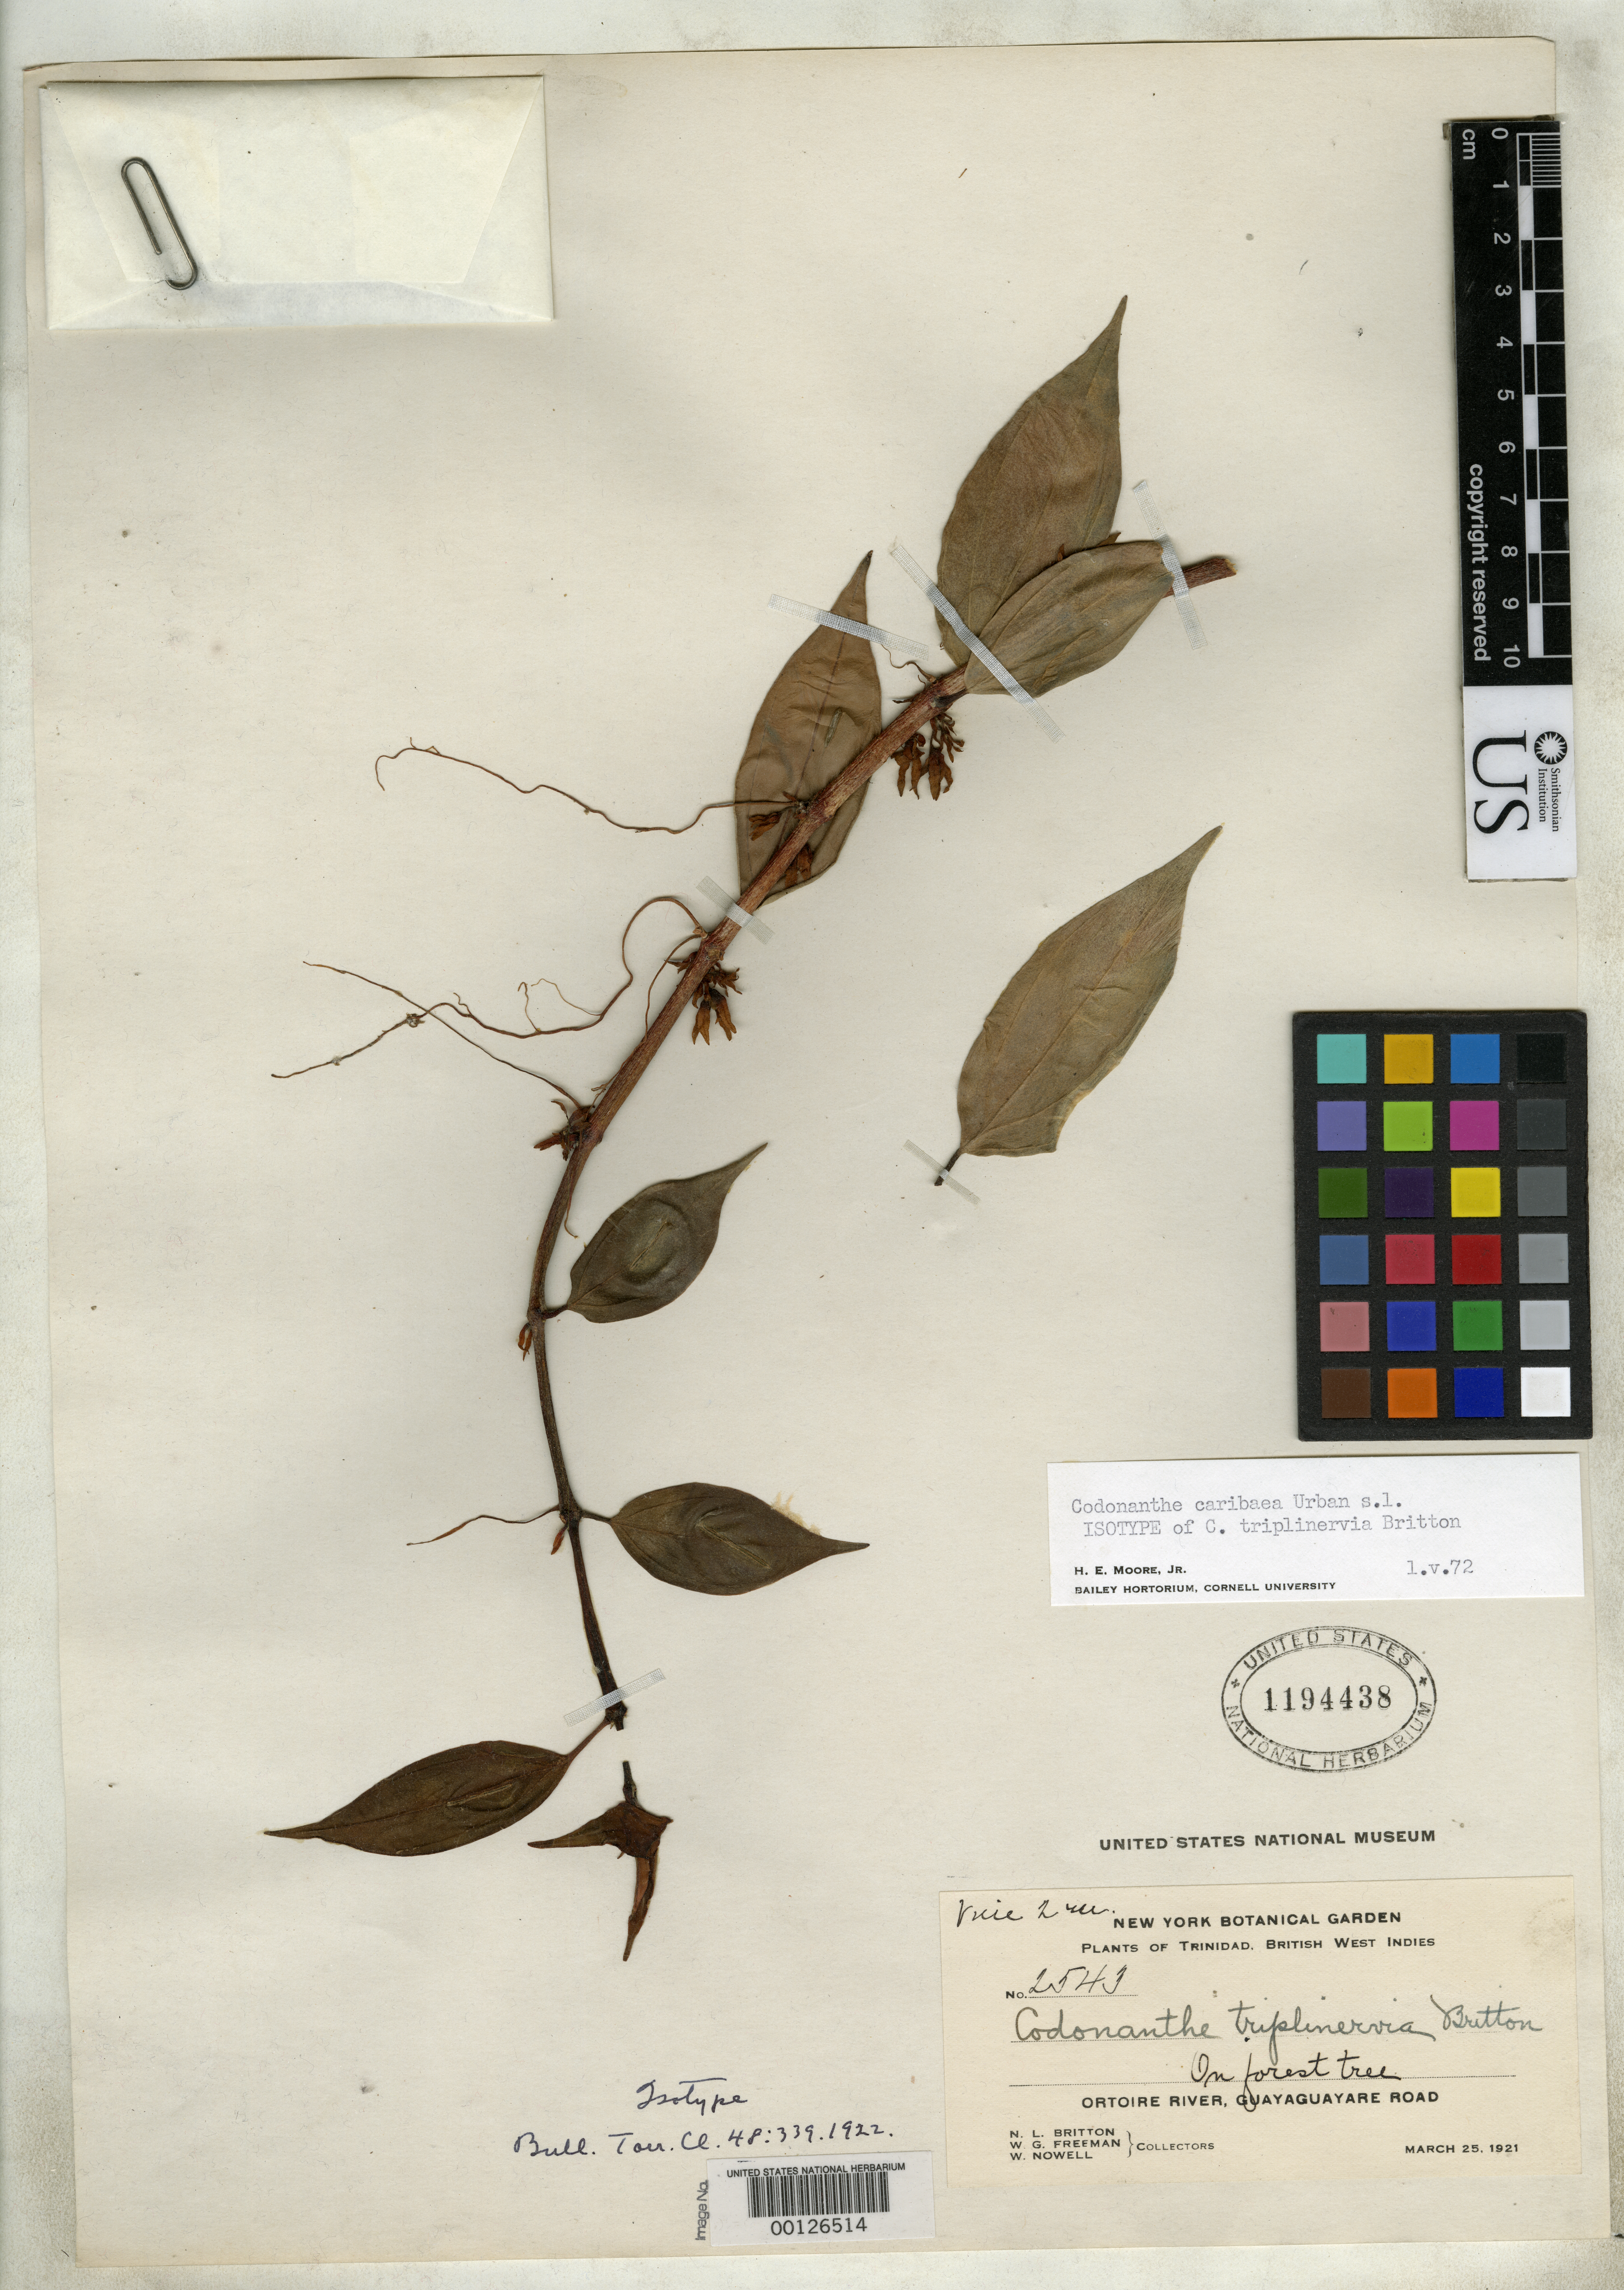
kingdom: Plantae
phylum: Tracheophyta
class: Magnoliopsida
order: Lamiales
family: Gesneriaceae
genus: Codonanthe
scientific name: Codonanthe triplinervia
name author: Britton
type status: Isotype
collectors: N. Britton, W. Freeman & W. Nowell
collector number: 2543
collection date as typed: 25 Mar 1921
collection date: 1921-03-25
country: Trinidad and Tobago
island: Trinidad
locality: Ortoire River, Guayaguayare Road.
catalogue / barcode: US 1194438